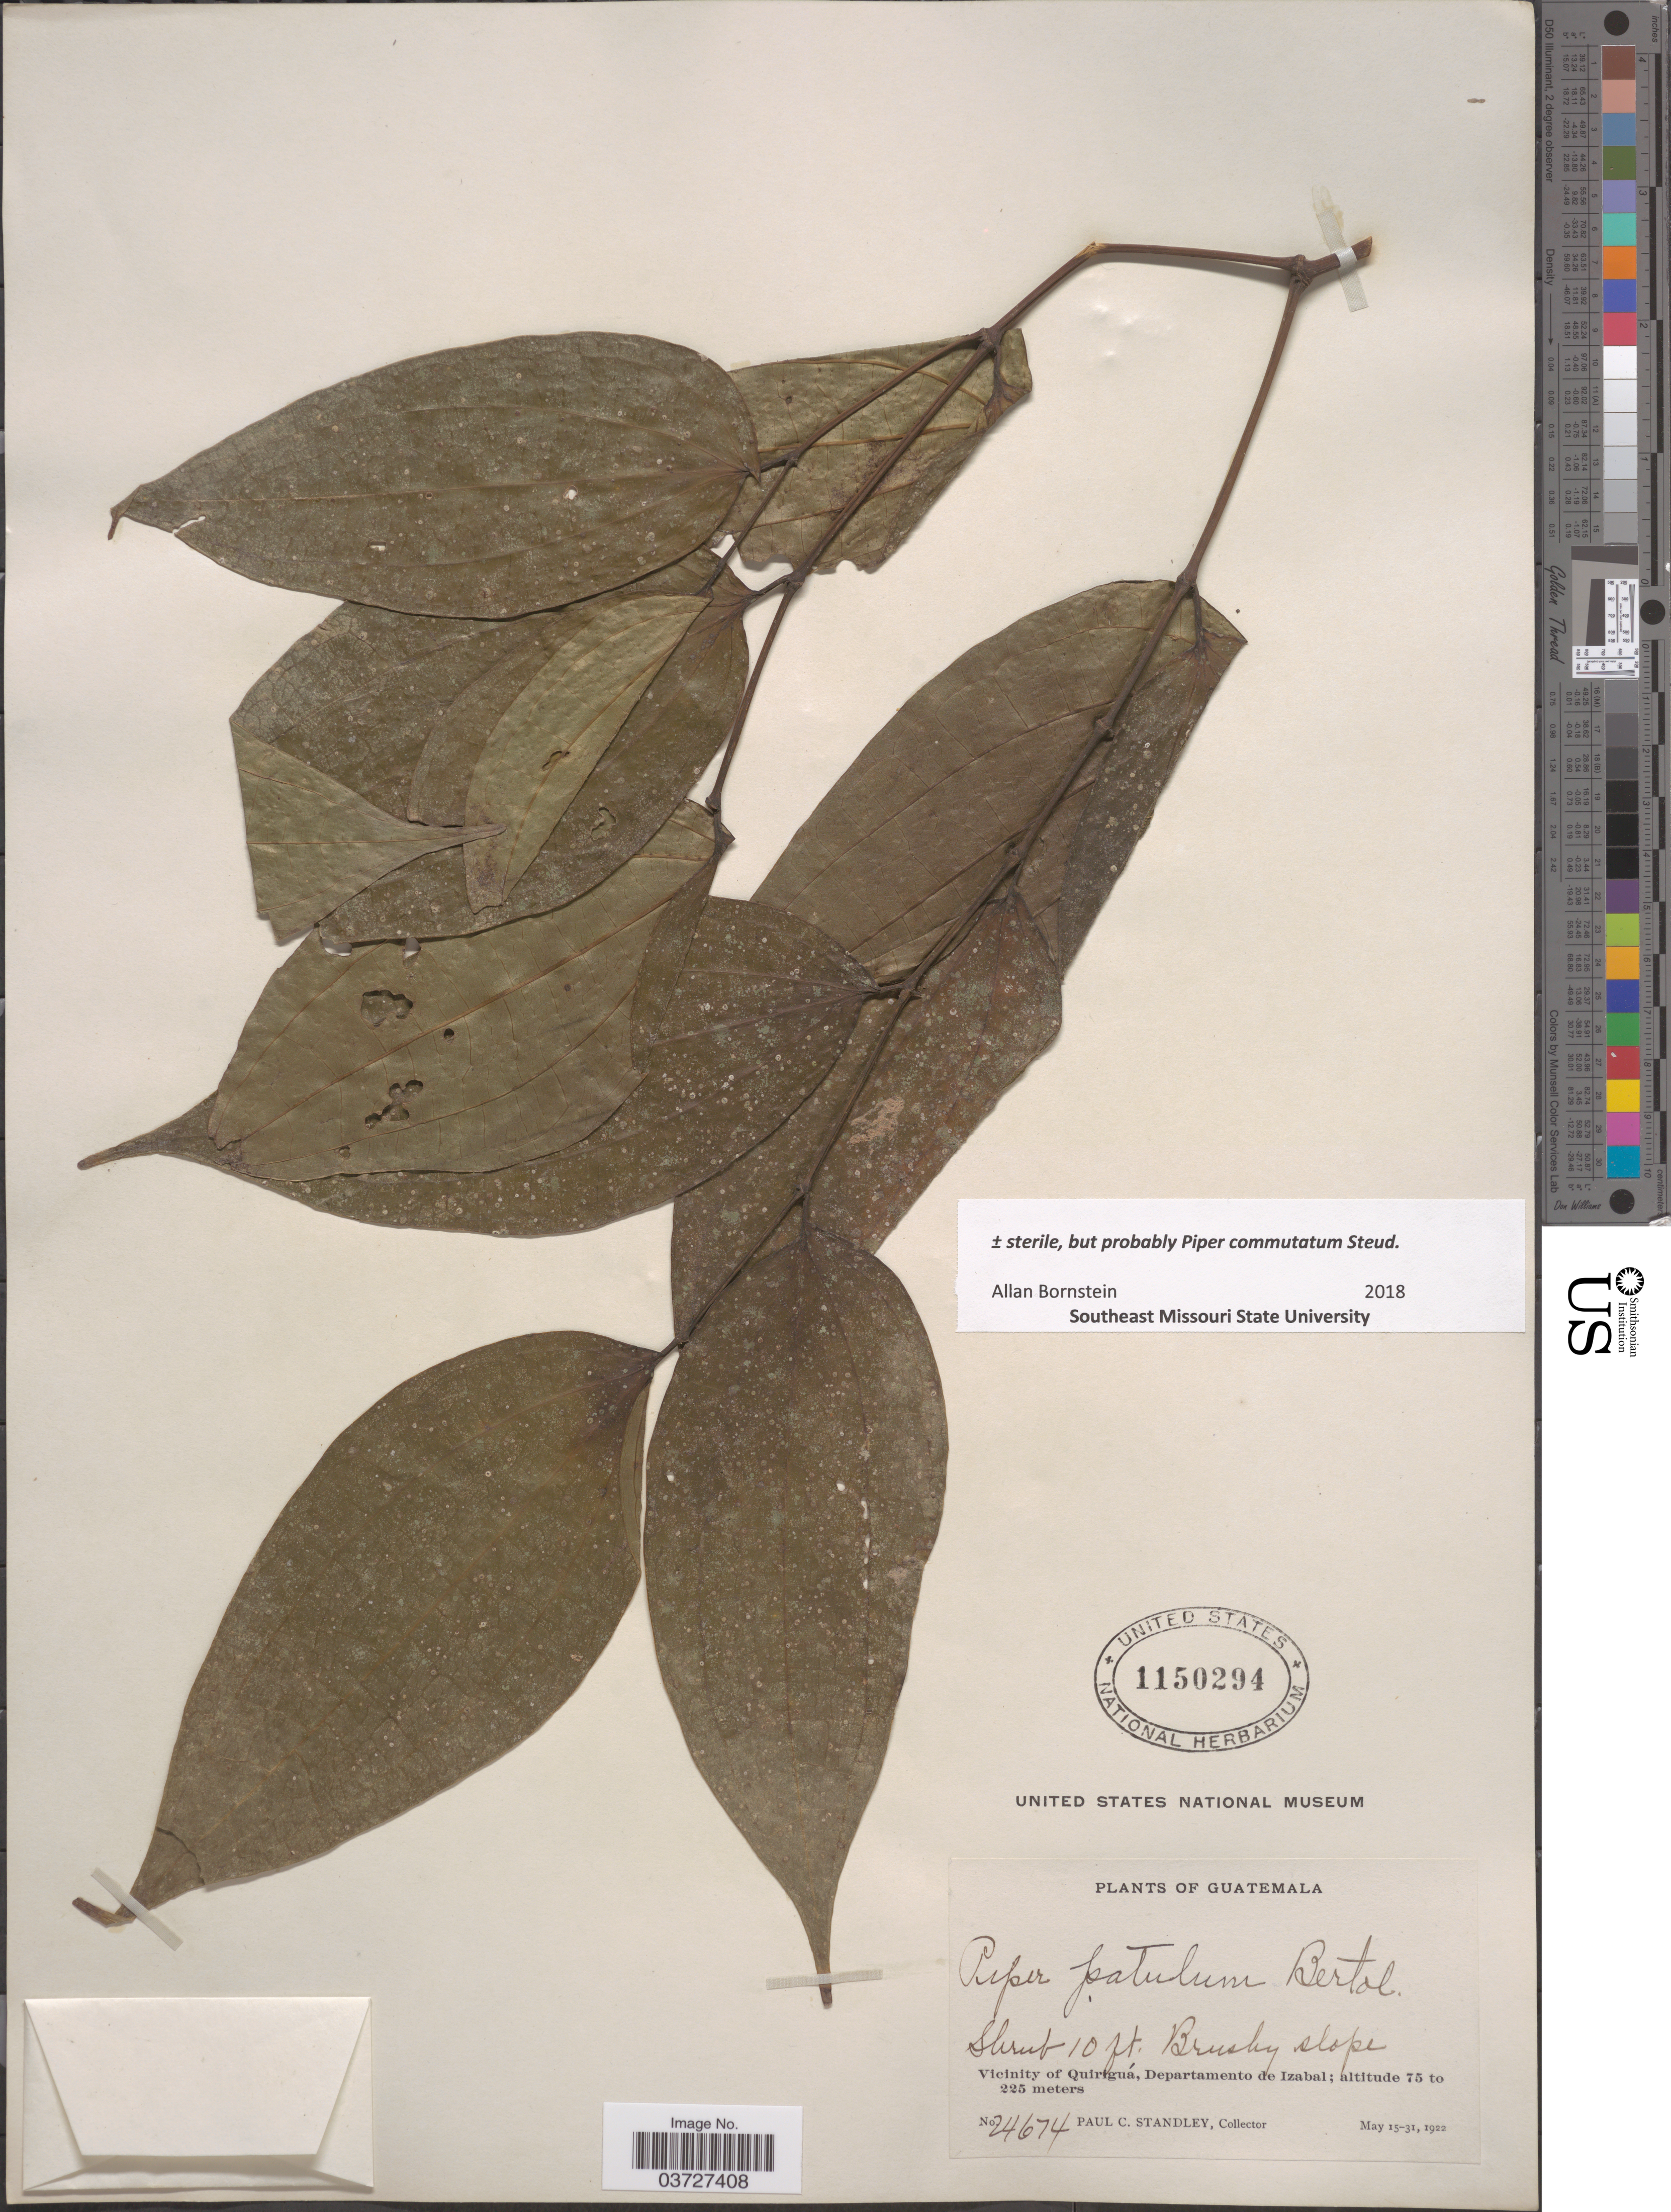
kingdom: Plantae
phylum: Tracheophyta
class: Magnoliopsida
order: Piperales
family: Piperaceae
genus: Piper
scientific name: Piper commutatum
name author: Steud.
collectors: P. C. Standley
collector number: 24674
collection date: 1922-05-15/1922-05-31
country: Guatemala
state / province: Izabal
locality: Vicinity of Quiriguá, Departamento de Izabal.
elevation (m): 75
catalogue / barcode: US 1150294